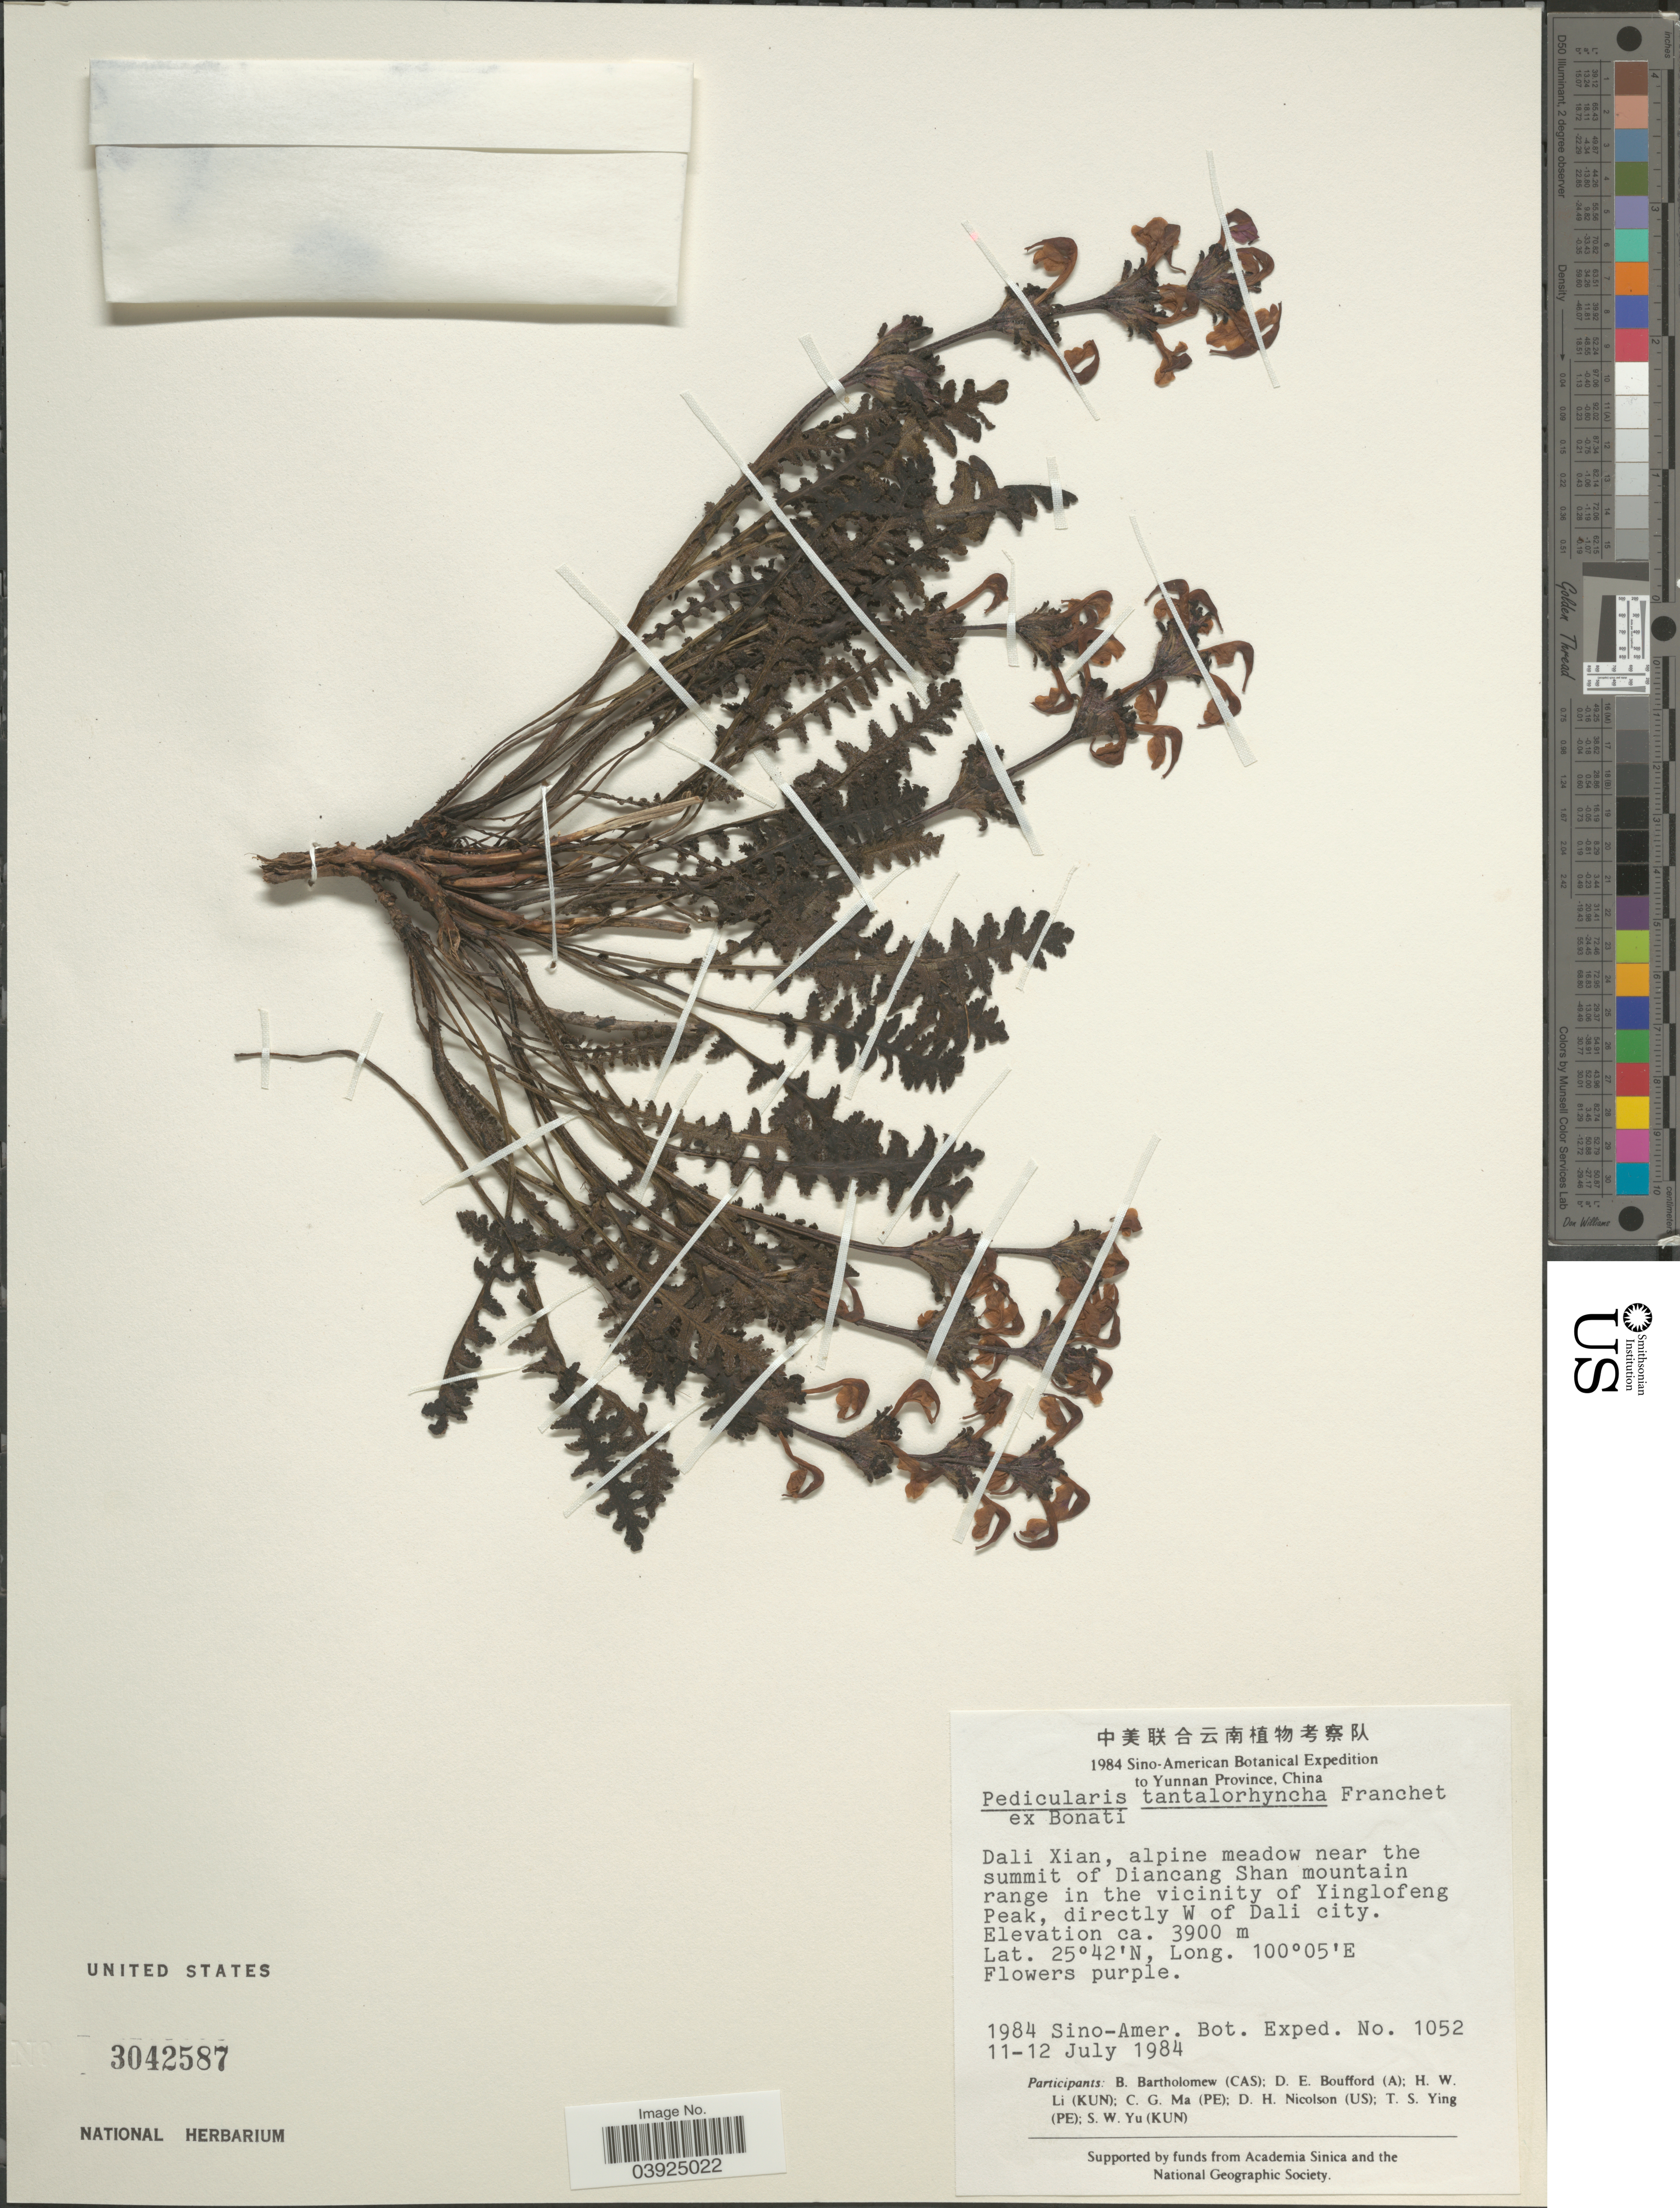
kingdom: Plantae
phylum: Tracheophyta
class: Magnoliopsida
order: Lamiales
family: Orobanchaceae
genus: Pedicularis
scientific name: Pedicularis tantalorhyncha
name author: Franch. ex Bonati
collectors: Sino-Amer. Bot. Exped. 1984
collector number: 1052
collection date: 1984-07-11/1984-07-12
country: China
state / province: Yunnan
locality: Dali Xian, alpine meadow near the summit of Diancang Shan mountain range in the vicinity of Yinglofeng Peak, directly W of Dali city.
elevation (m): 3900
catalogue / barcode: US 3042587